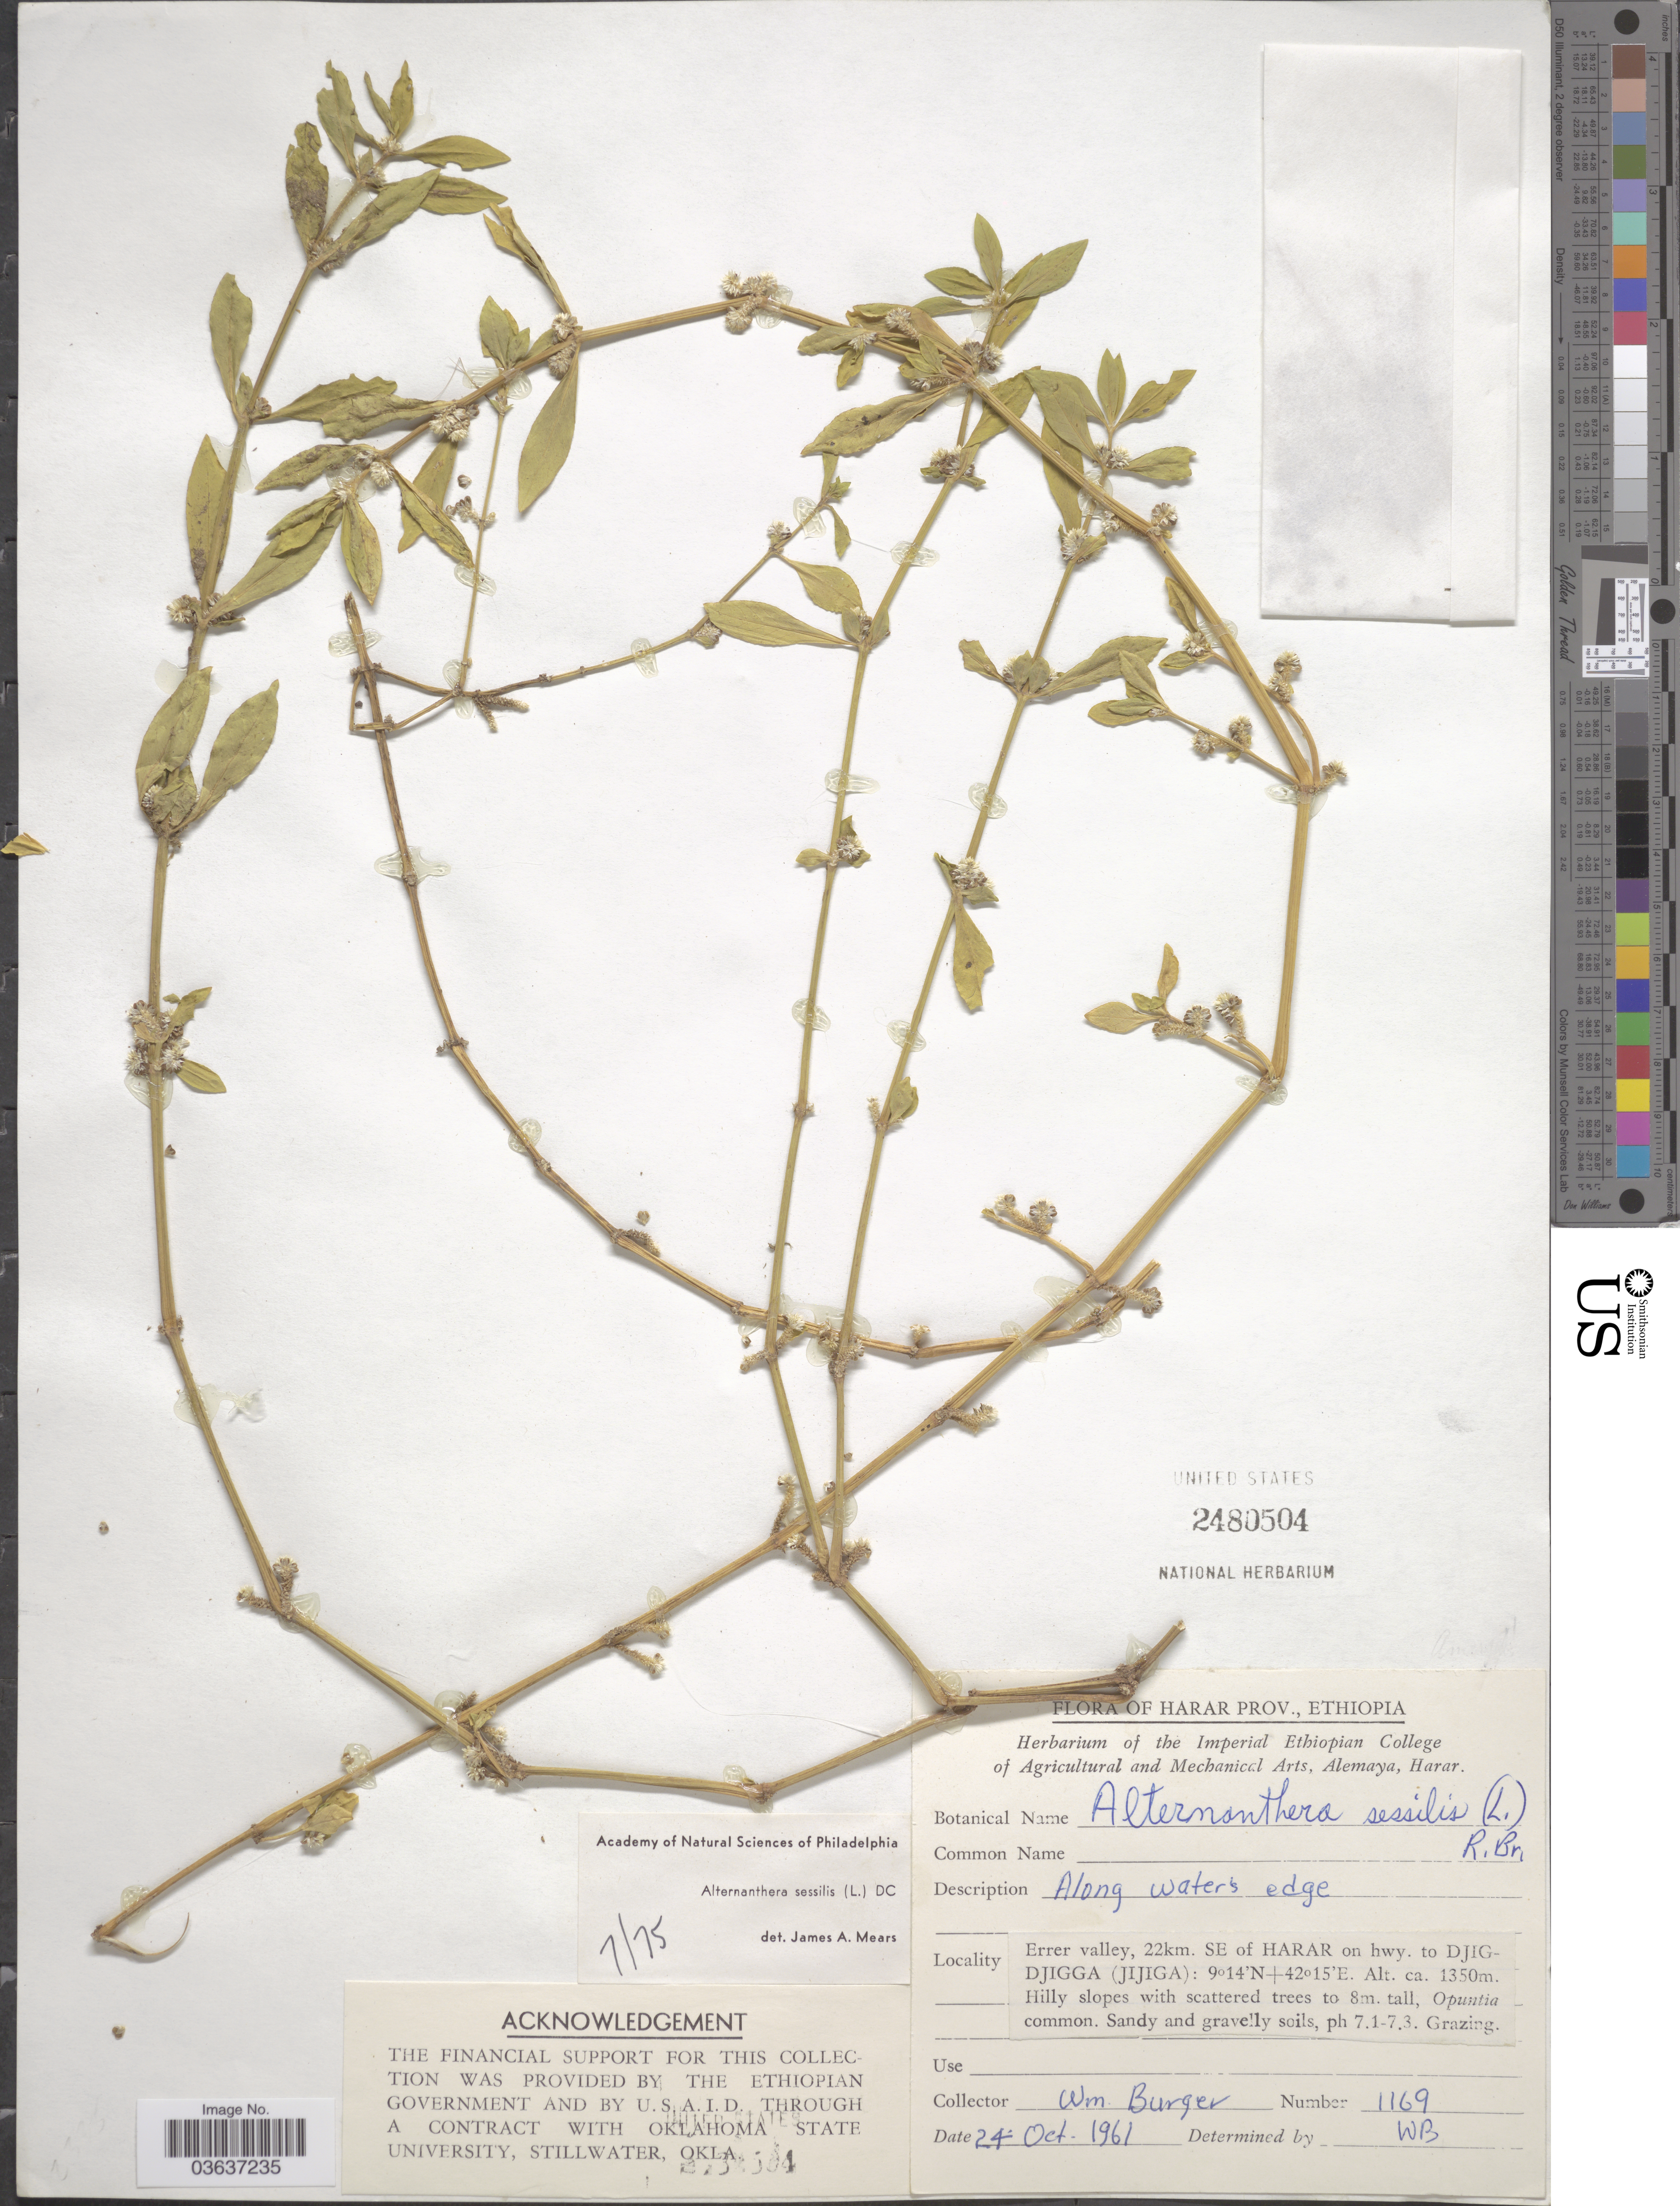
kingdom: Plantae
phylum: Tracheophyta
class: Magnoliopsida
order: Caryophyllales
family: Amaranthaceae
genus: Alternanthera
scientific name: Alternanthera sessilis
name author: (L.) DC.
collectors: W. Burger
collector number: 1169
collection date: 1961-10-24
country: Ethiopia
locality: Harar Prov. Along waters edge. Errer Valley, 22 km. SE of Harar on hwy. to Djigdjigga (Jijiga).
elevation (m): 1350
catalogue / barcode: US 2480504